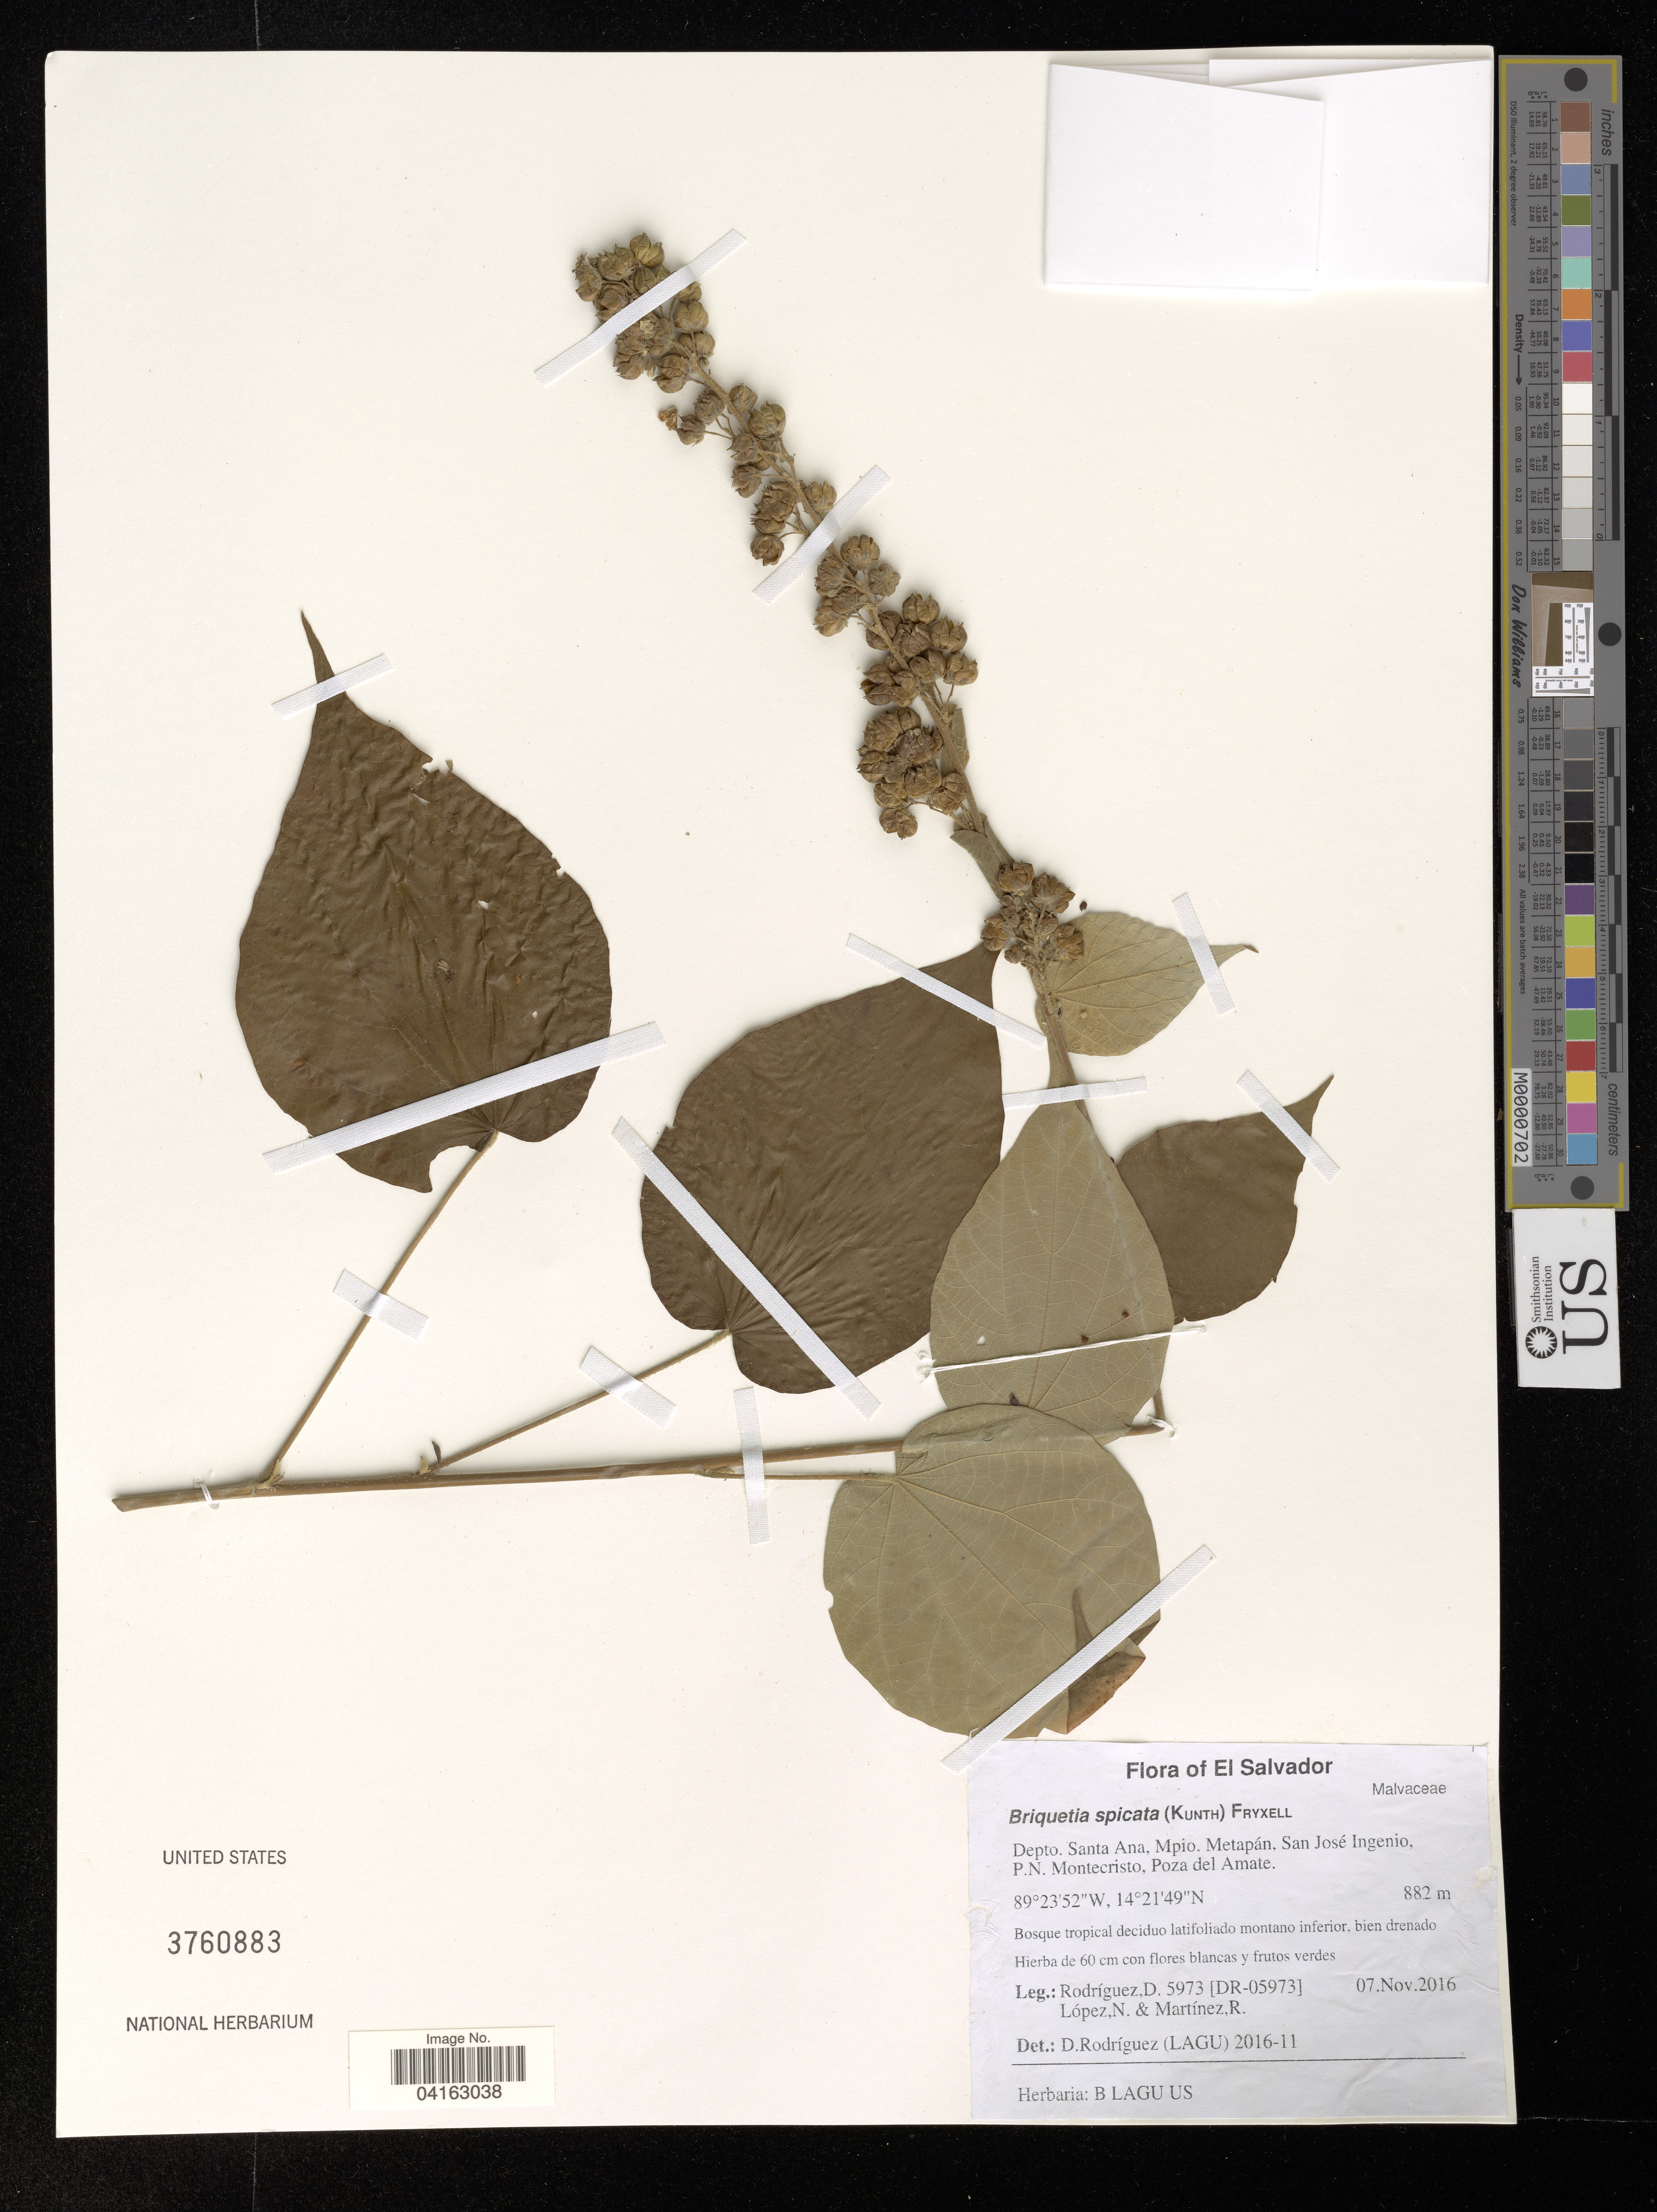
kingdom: Plantae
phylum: Tracheophyta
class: Magnoliopsida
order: Malvales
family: Malvaceae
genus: Wissadula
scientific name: Wissadula contracta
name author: (Link) R.E. Fr.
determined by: Dorr, Laurence J., Curator (BOT), Smithsonian Institution - National Museum of Natural History (UNITED STATES)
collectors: D. Rodriguez, N. Lopez & R. Martinez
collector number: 5973 / [DR-05973]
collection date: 2016-11-07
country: El Salvador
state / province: Santa Ana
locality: Depto. Santa Ana, Mpio. Metapán, San José Ingenio, P.N. Montecristo, Poza del Amate.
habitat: bosque tropical deciduo latifoliado montano inferior, bien drenado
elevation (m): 882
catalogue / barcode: US 3760883